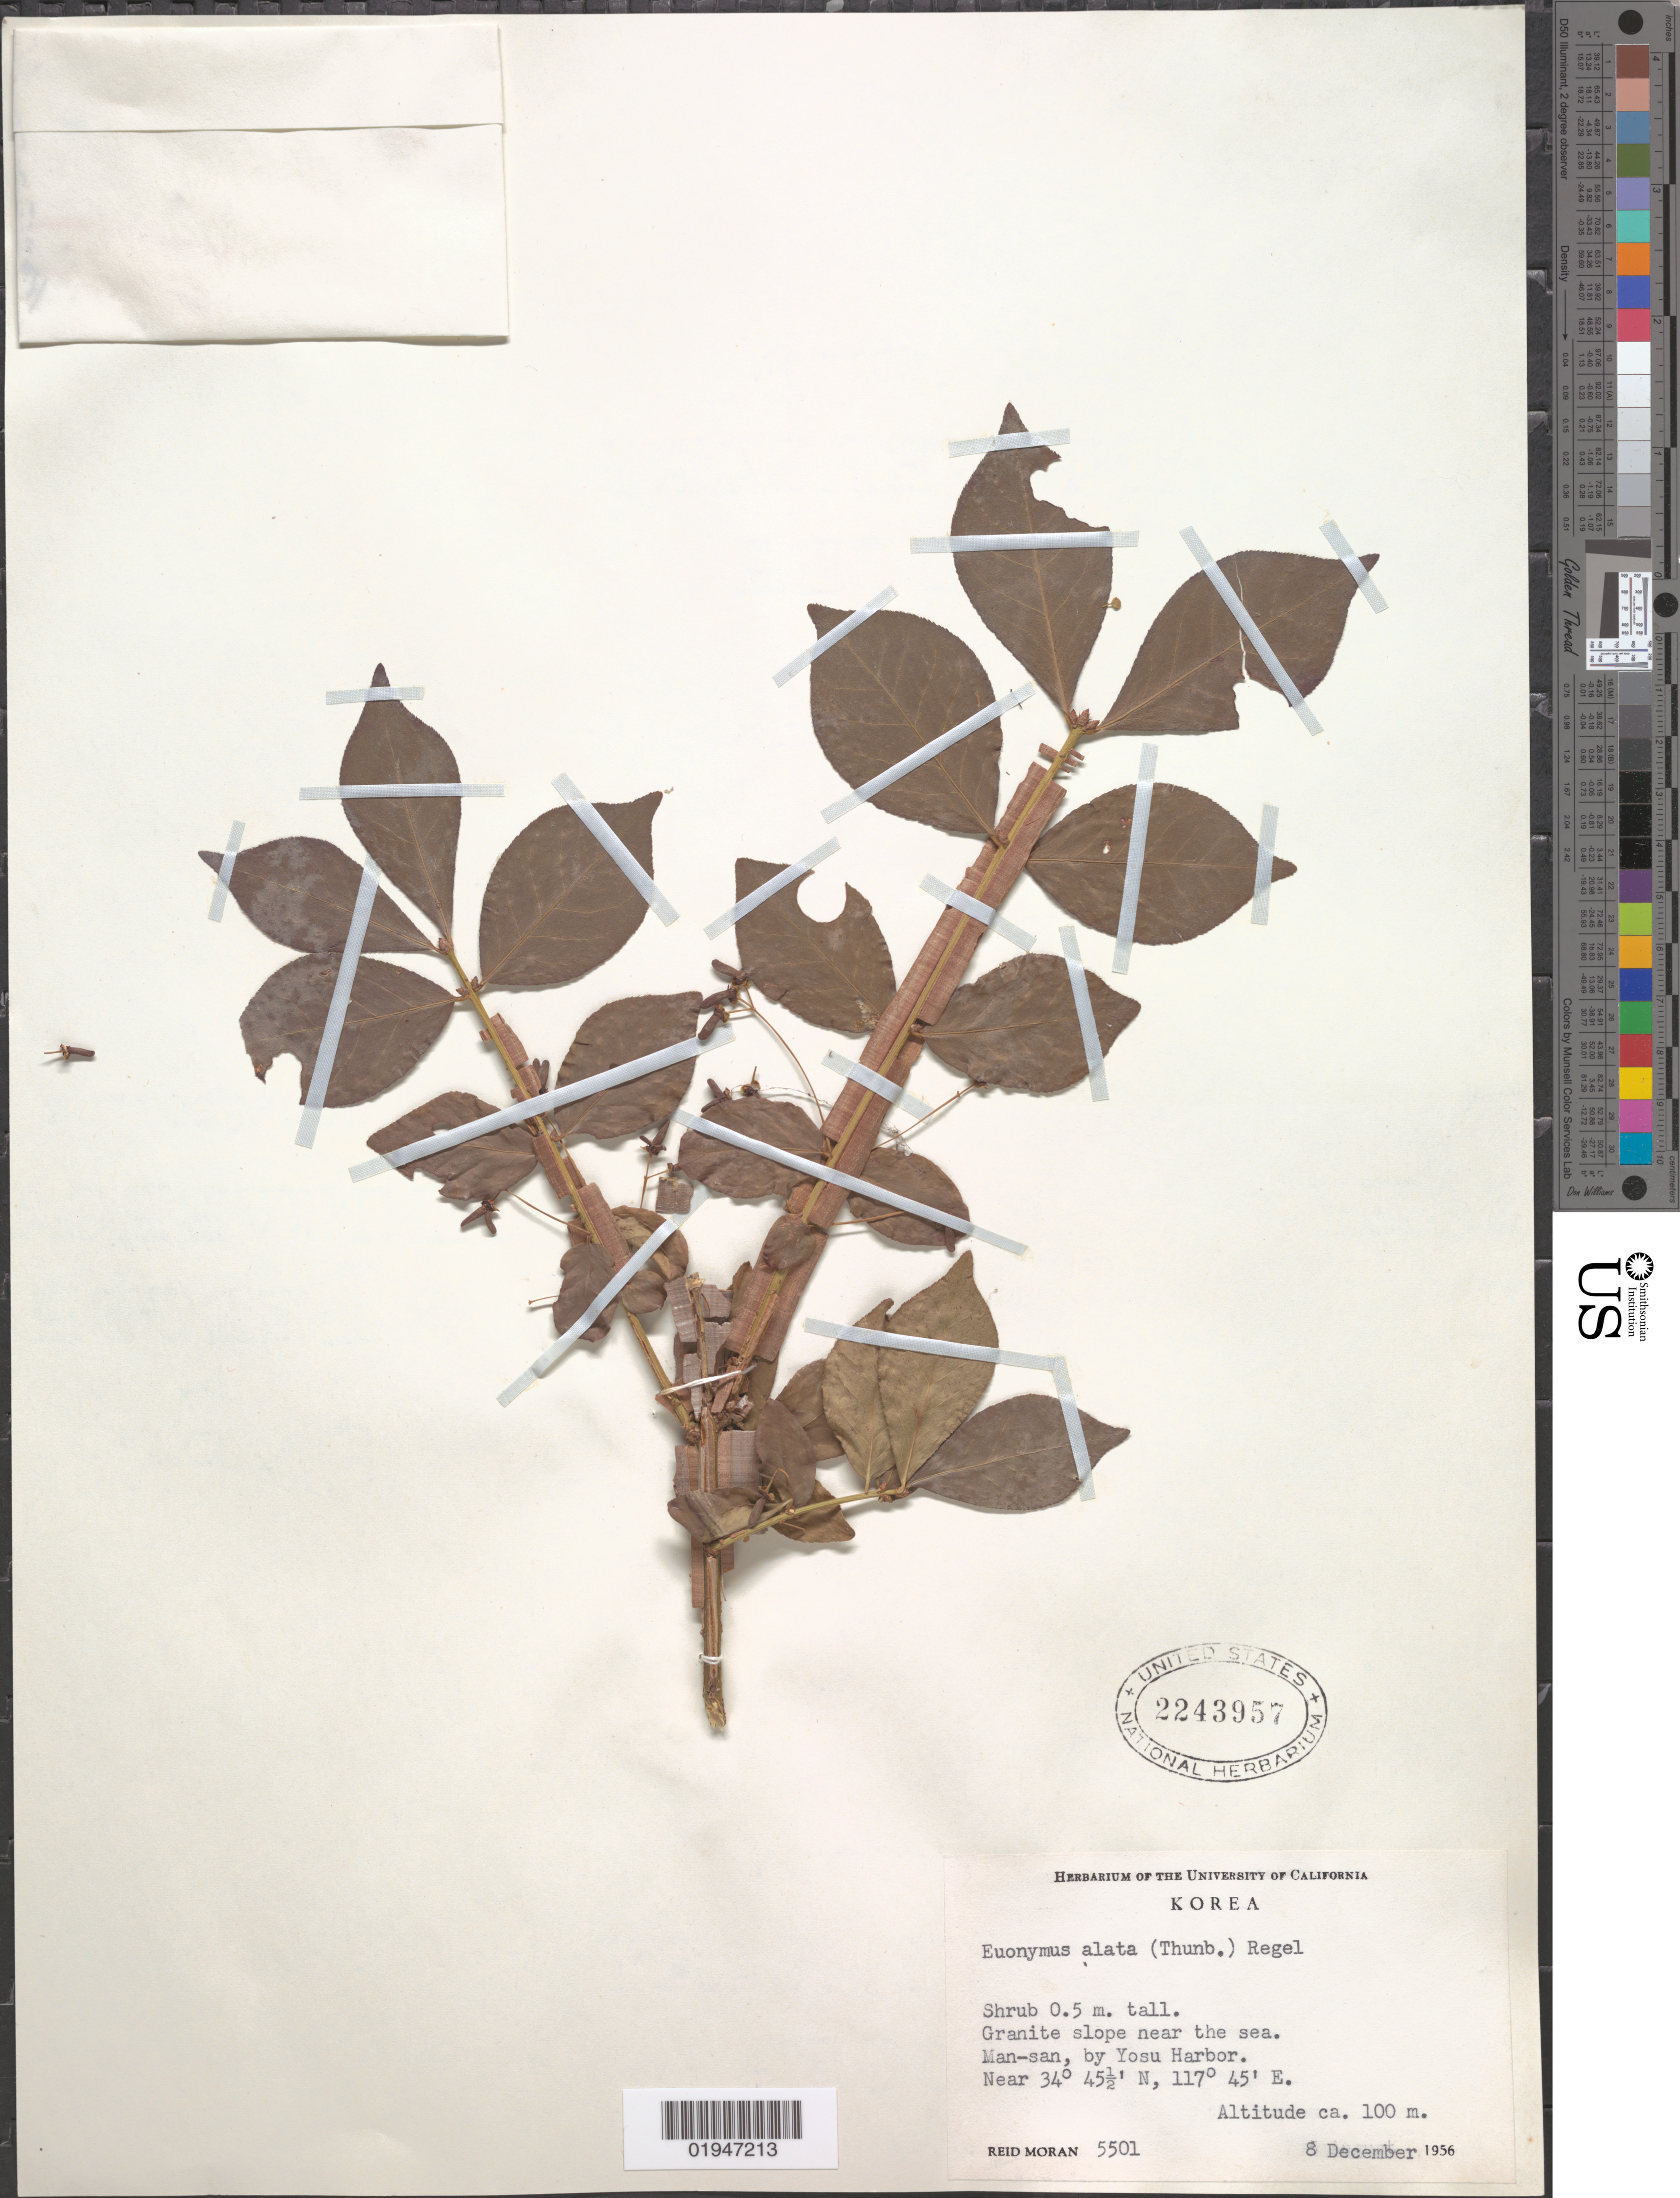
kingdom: Plantae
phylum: Tracheophyta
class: Magnoliopsida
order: Celastrales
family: Celastraceae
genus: Euonymus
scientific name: Euonymus alatus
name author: (Thunb.) Siebold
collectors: R. V. Moran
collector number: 5501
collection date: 1956-12-08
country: South Korea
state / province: South Jeolla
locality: Man-san, by Yosu Harbor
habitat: Granite slope near the sea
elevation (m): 100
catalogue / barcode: US 2243957